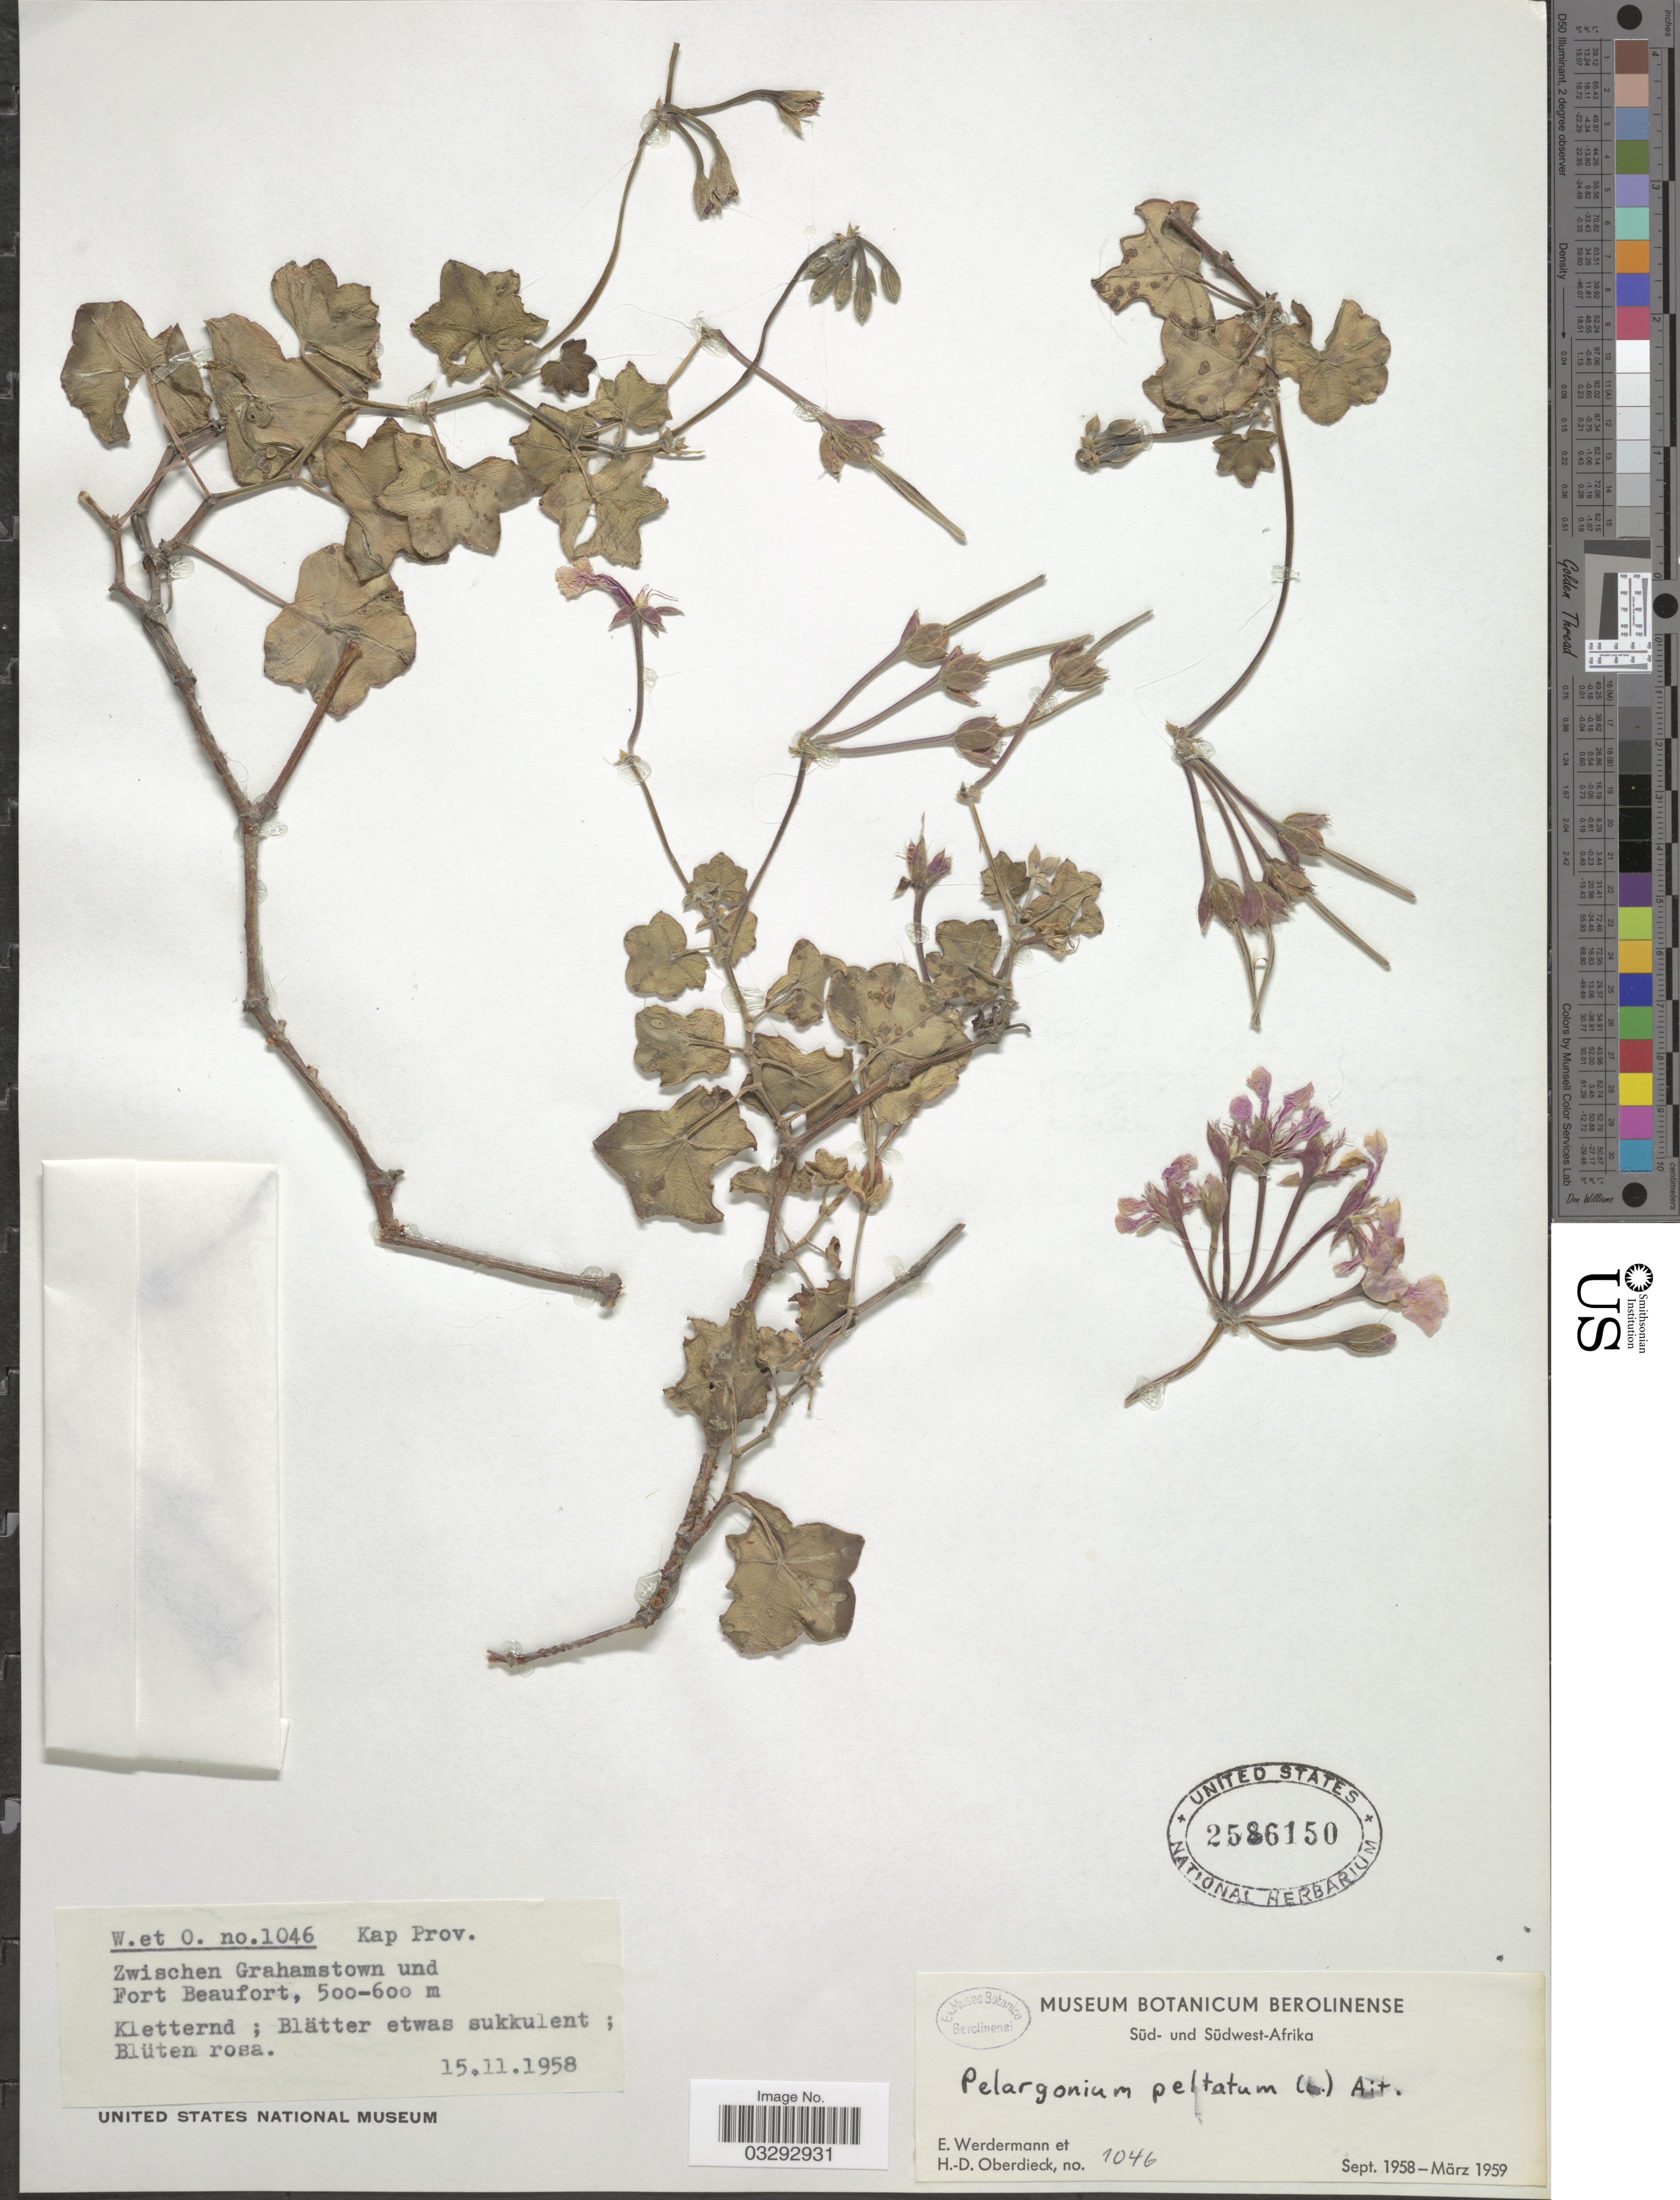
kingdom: Plantae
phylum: Tracheophyta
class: Magnoliopsida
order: Geraniales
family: Geraniaceae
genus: Pelargonium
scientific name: Pelargonium peltatum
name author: (L.) L'Hér.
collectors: E. Werdermann & H. Oberdieck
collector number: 1046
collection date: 1958-11-15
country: South Africa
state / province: Eastern Cape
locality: Kap Prov., Zwischen Grahamstown und Fort Beaufort.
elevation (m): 500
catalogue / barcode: US 2586150